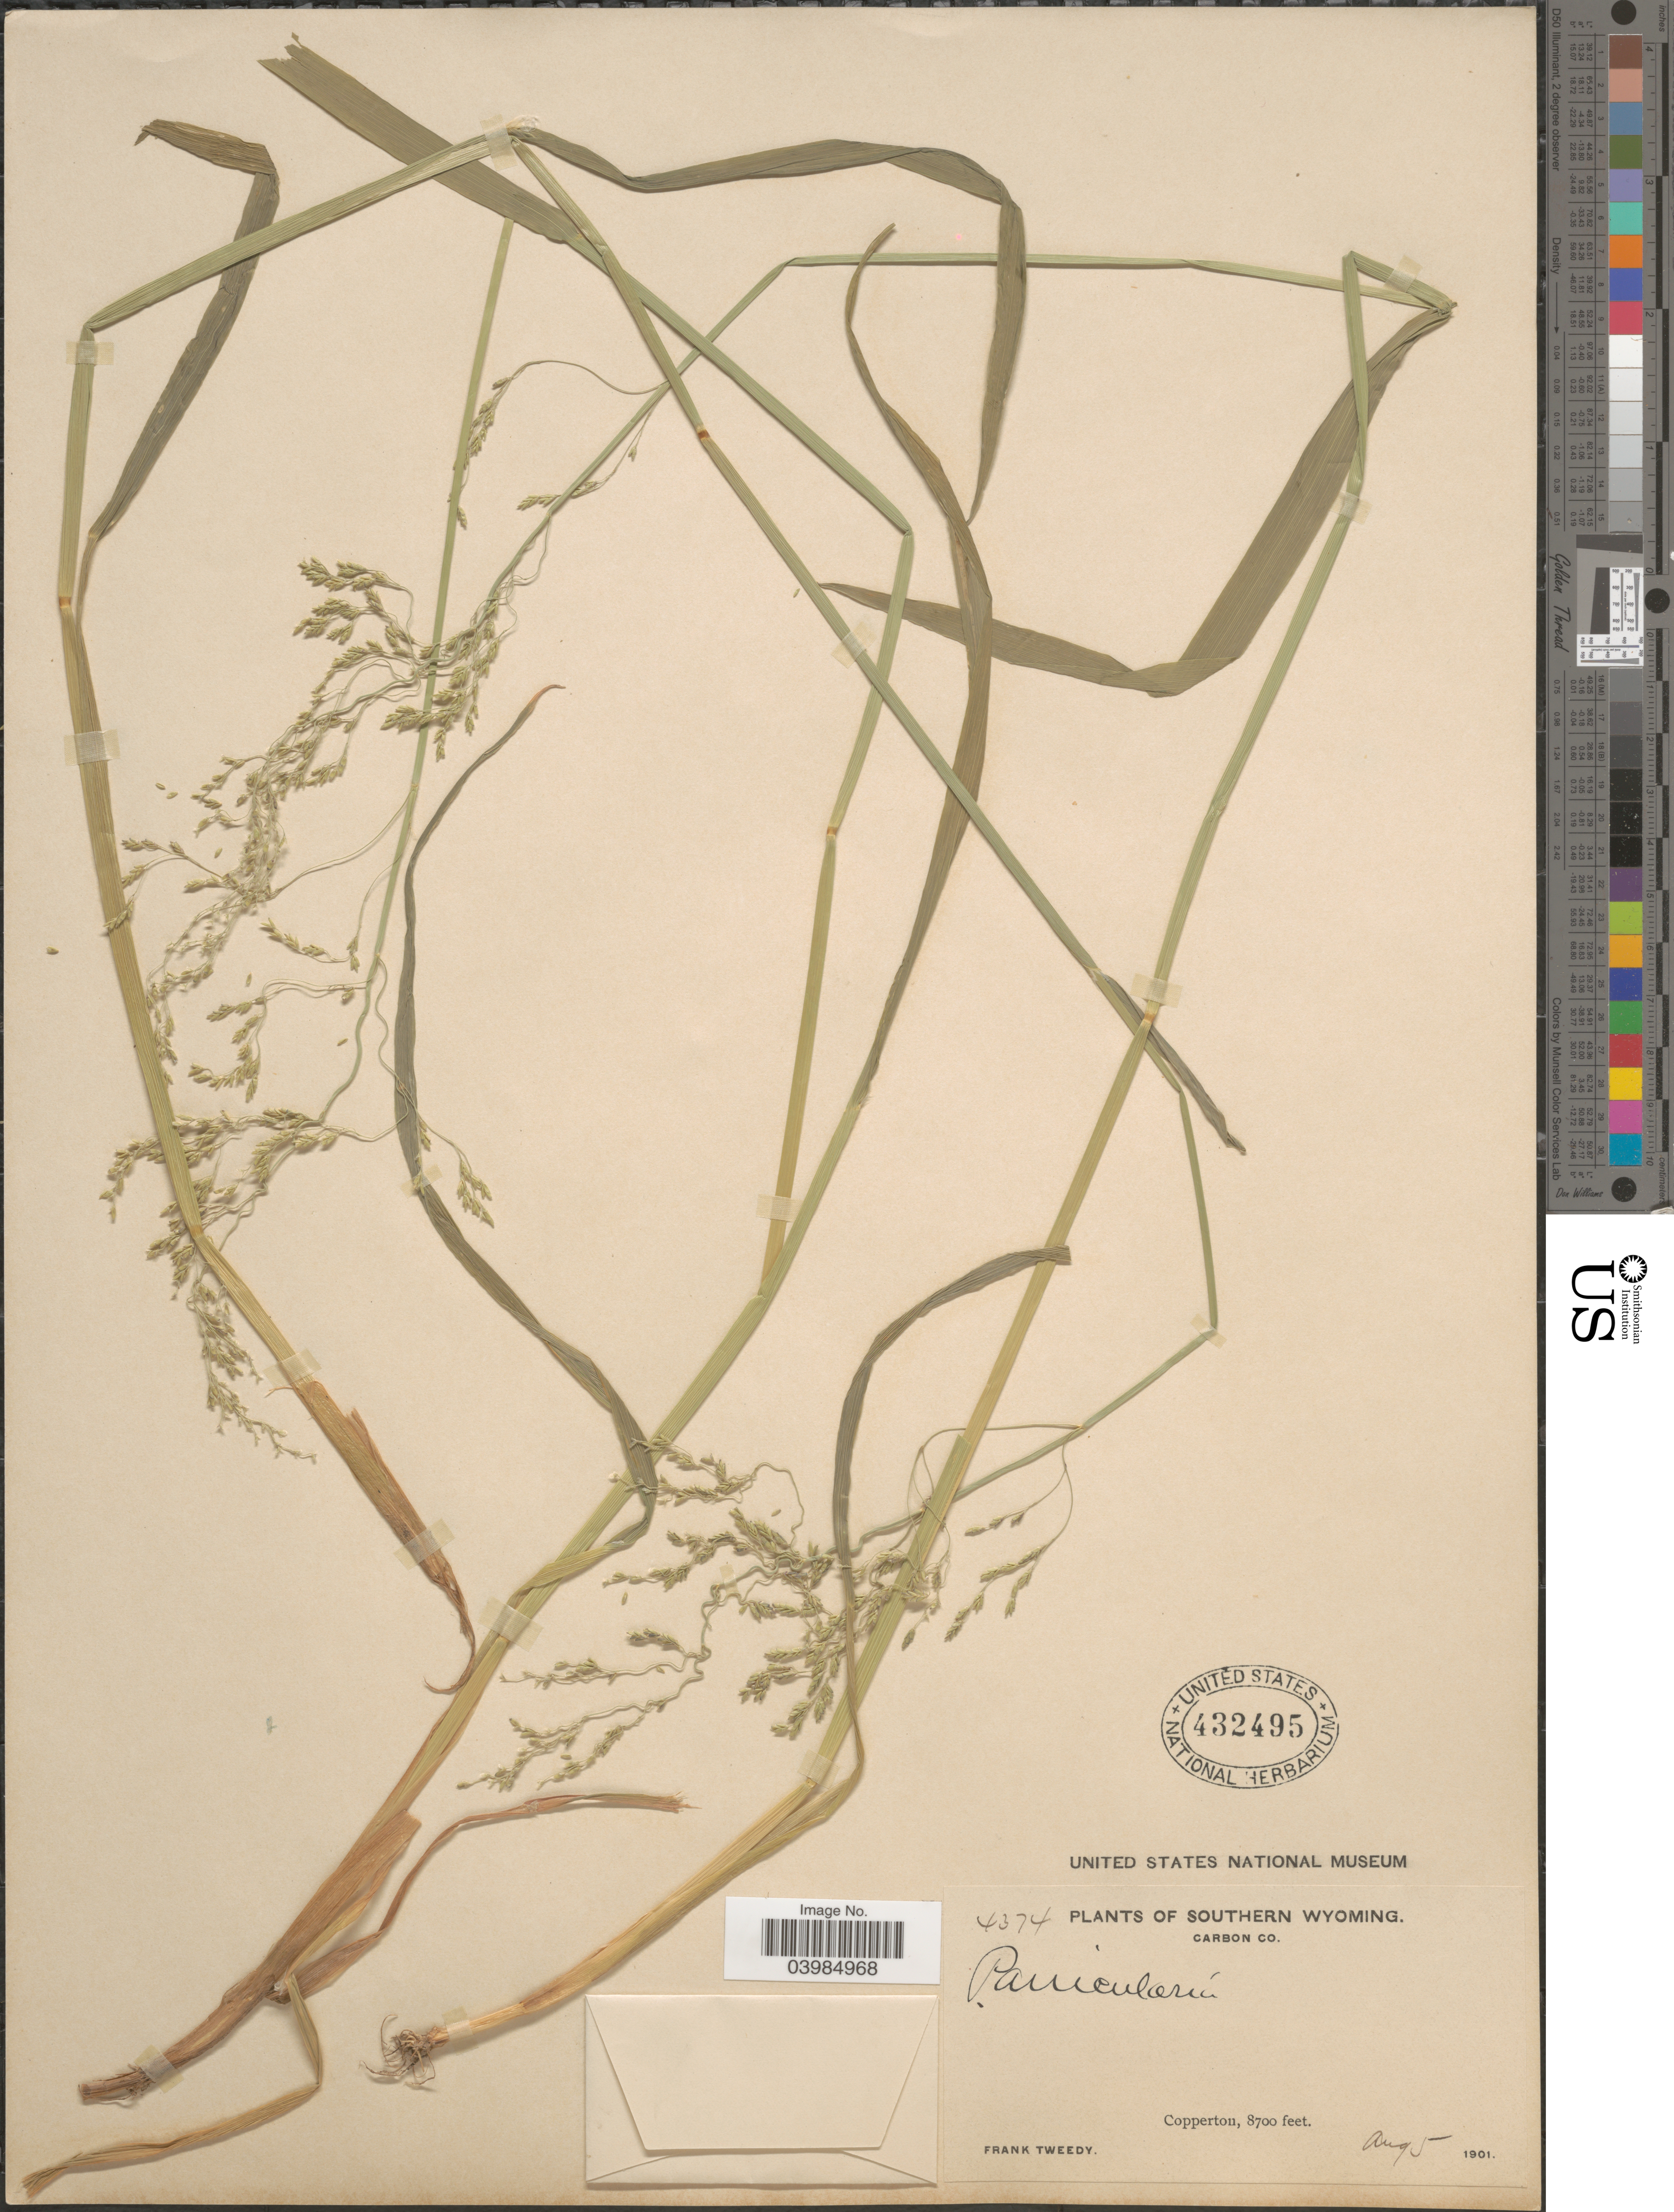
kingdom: Plantae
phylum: Tracheophyta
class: Liliopsida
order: Poales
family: Poaceae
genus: Glyceria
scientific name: Glyceria sp.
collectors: F. Tweedy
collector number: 4374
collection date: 1901-08-05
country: United States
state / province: Wyoming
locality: Southern Wyoming. Carbon Co. Copperton.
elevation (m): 2652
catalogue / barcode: US 432495